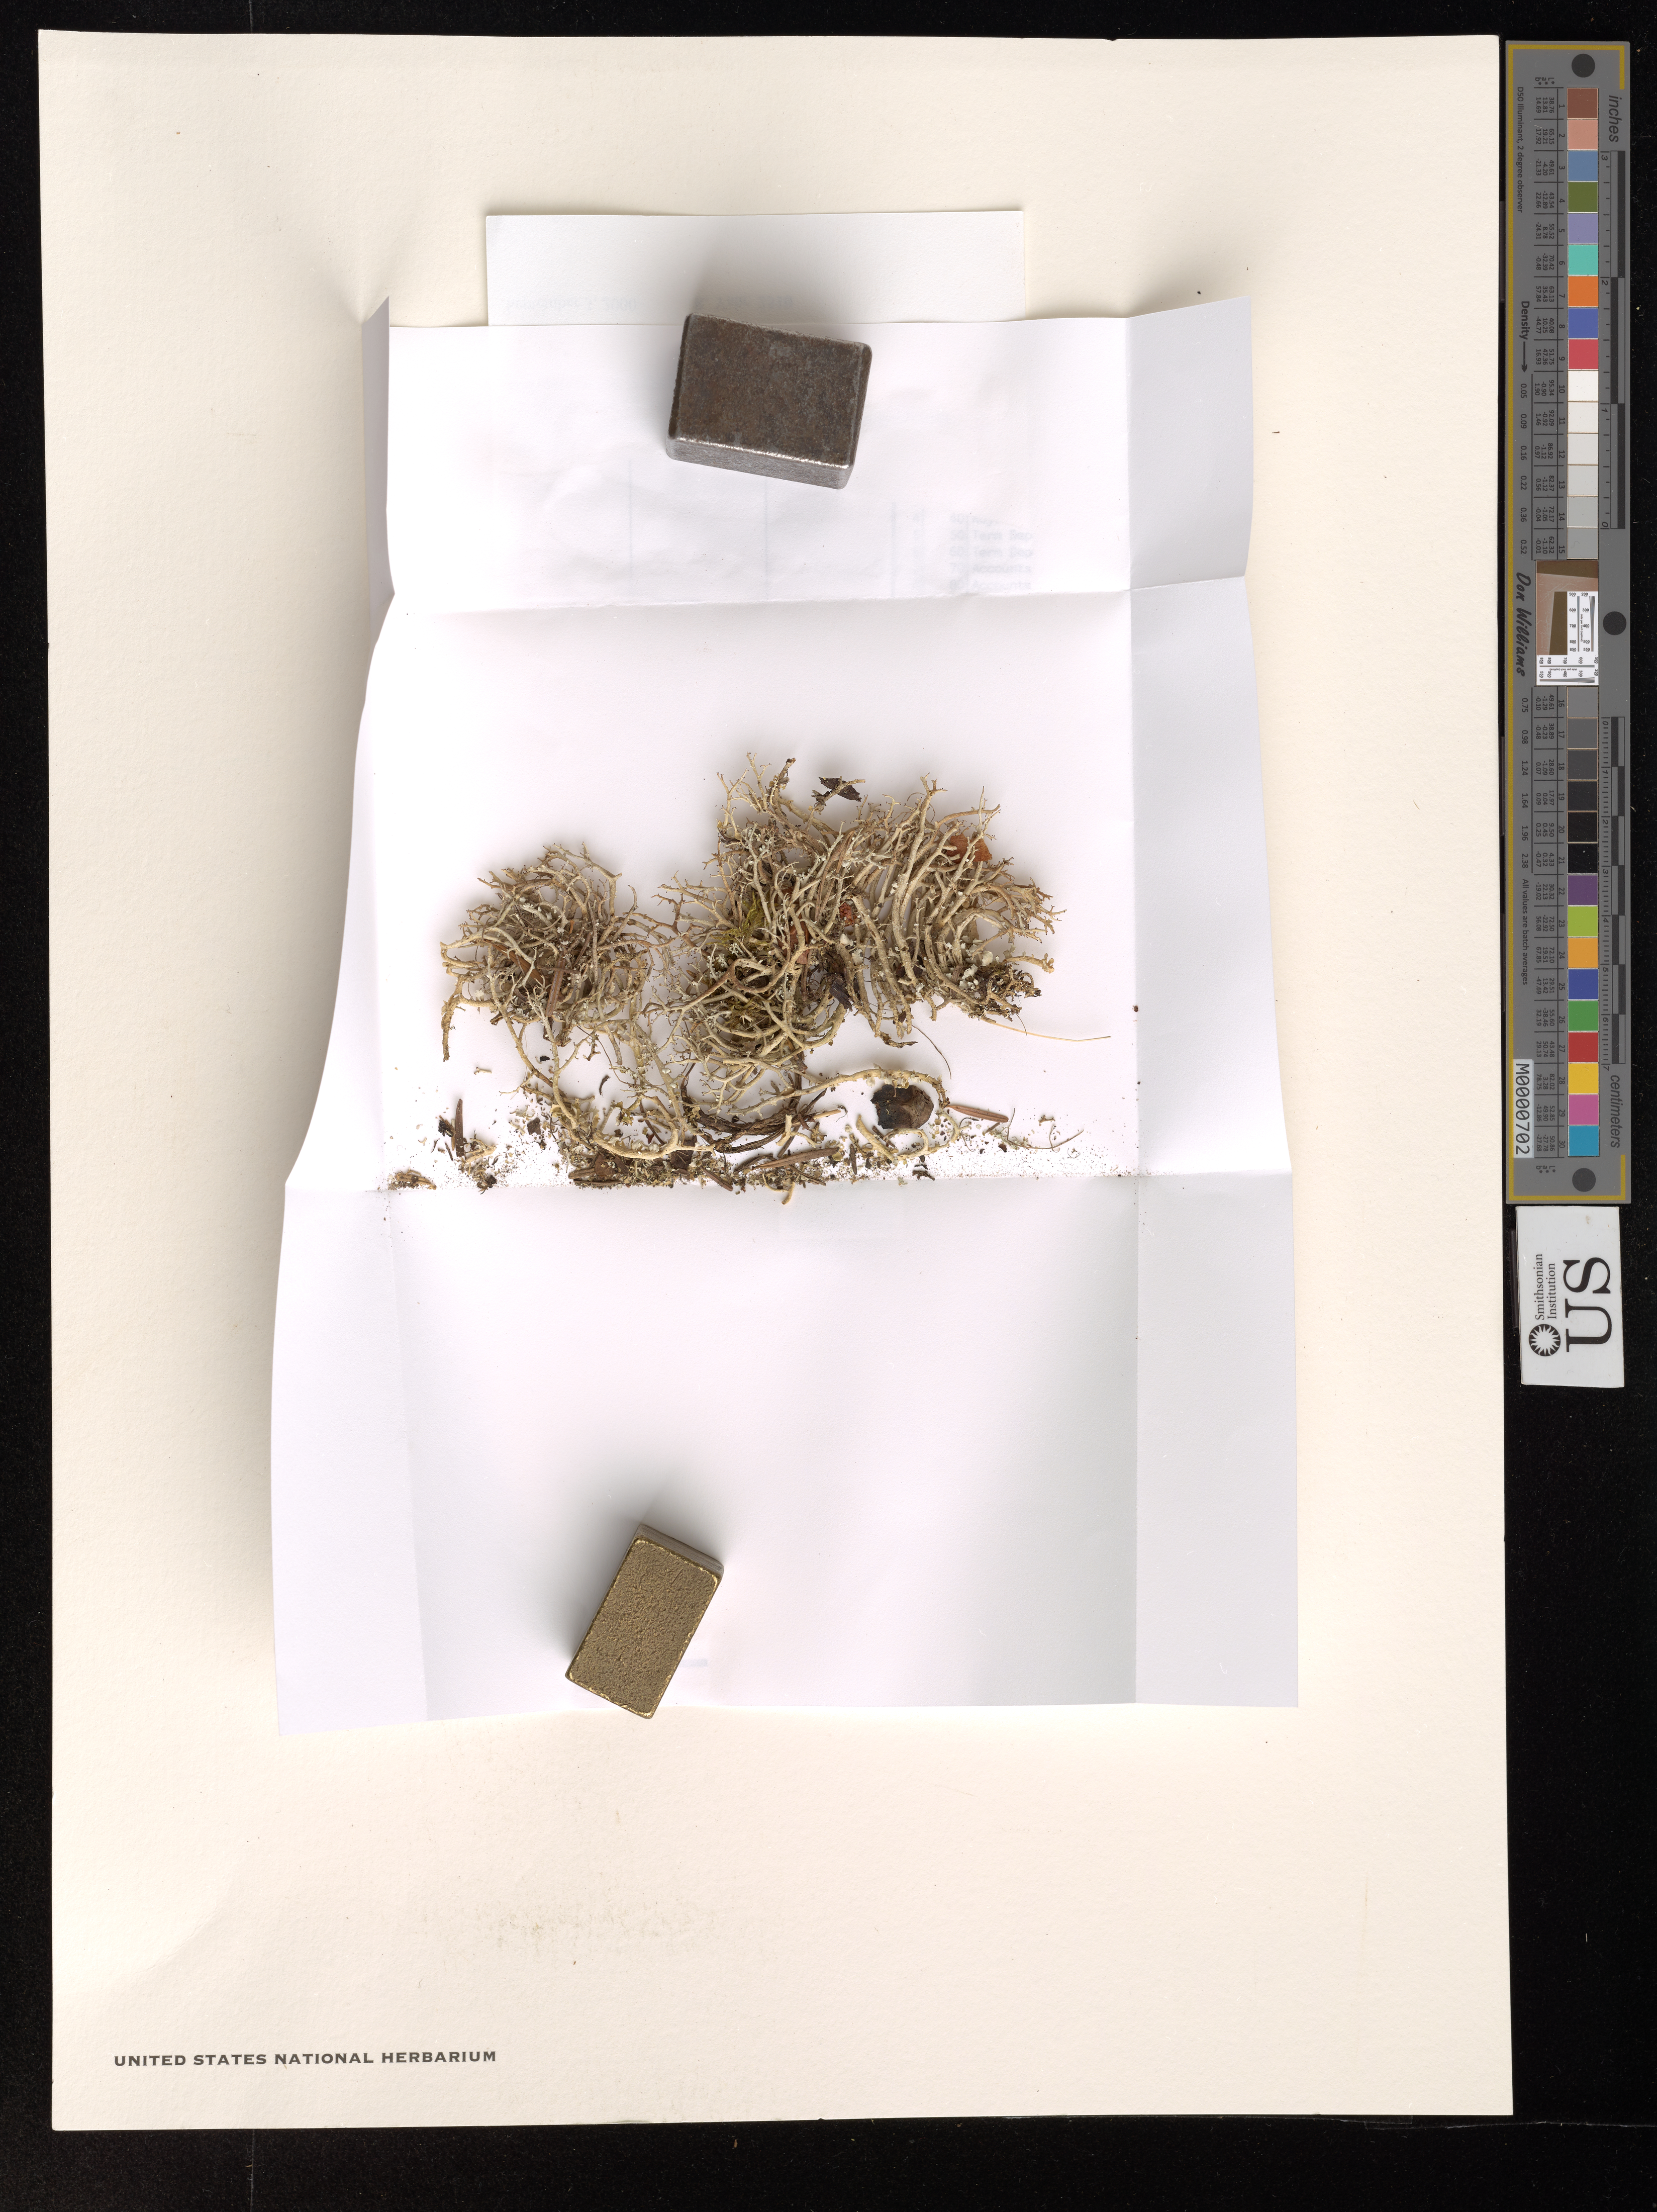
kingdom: Fungi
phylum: Ascomycota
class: Lecanoromycetes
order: Lecanorales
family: Cladoniaceae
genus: Cladonia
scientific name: Cladonia rangiformis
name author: Hoffm.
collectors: R. Yahr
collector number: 2510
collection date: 2000-09-03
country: Spain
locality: Girona. Collada de Toses, dense shady Abies alba forest near Salteguelt.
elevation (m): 1750